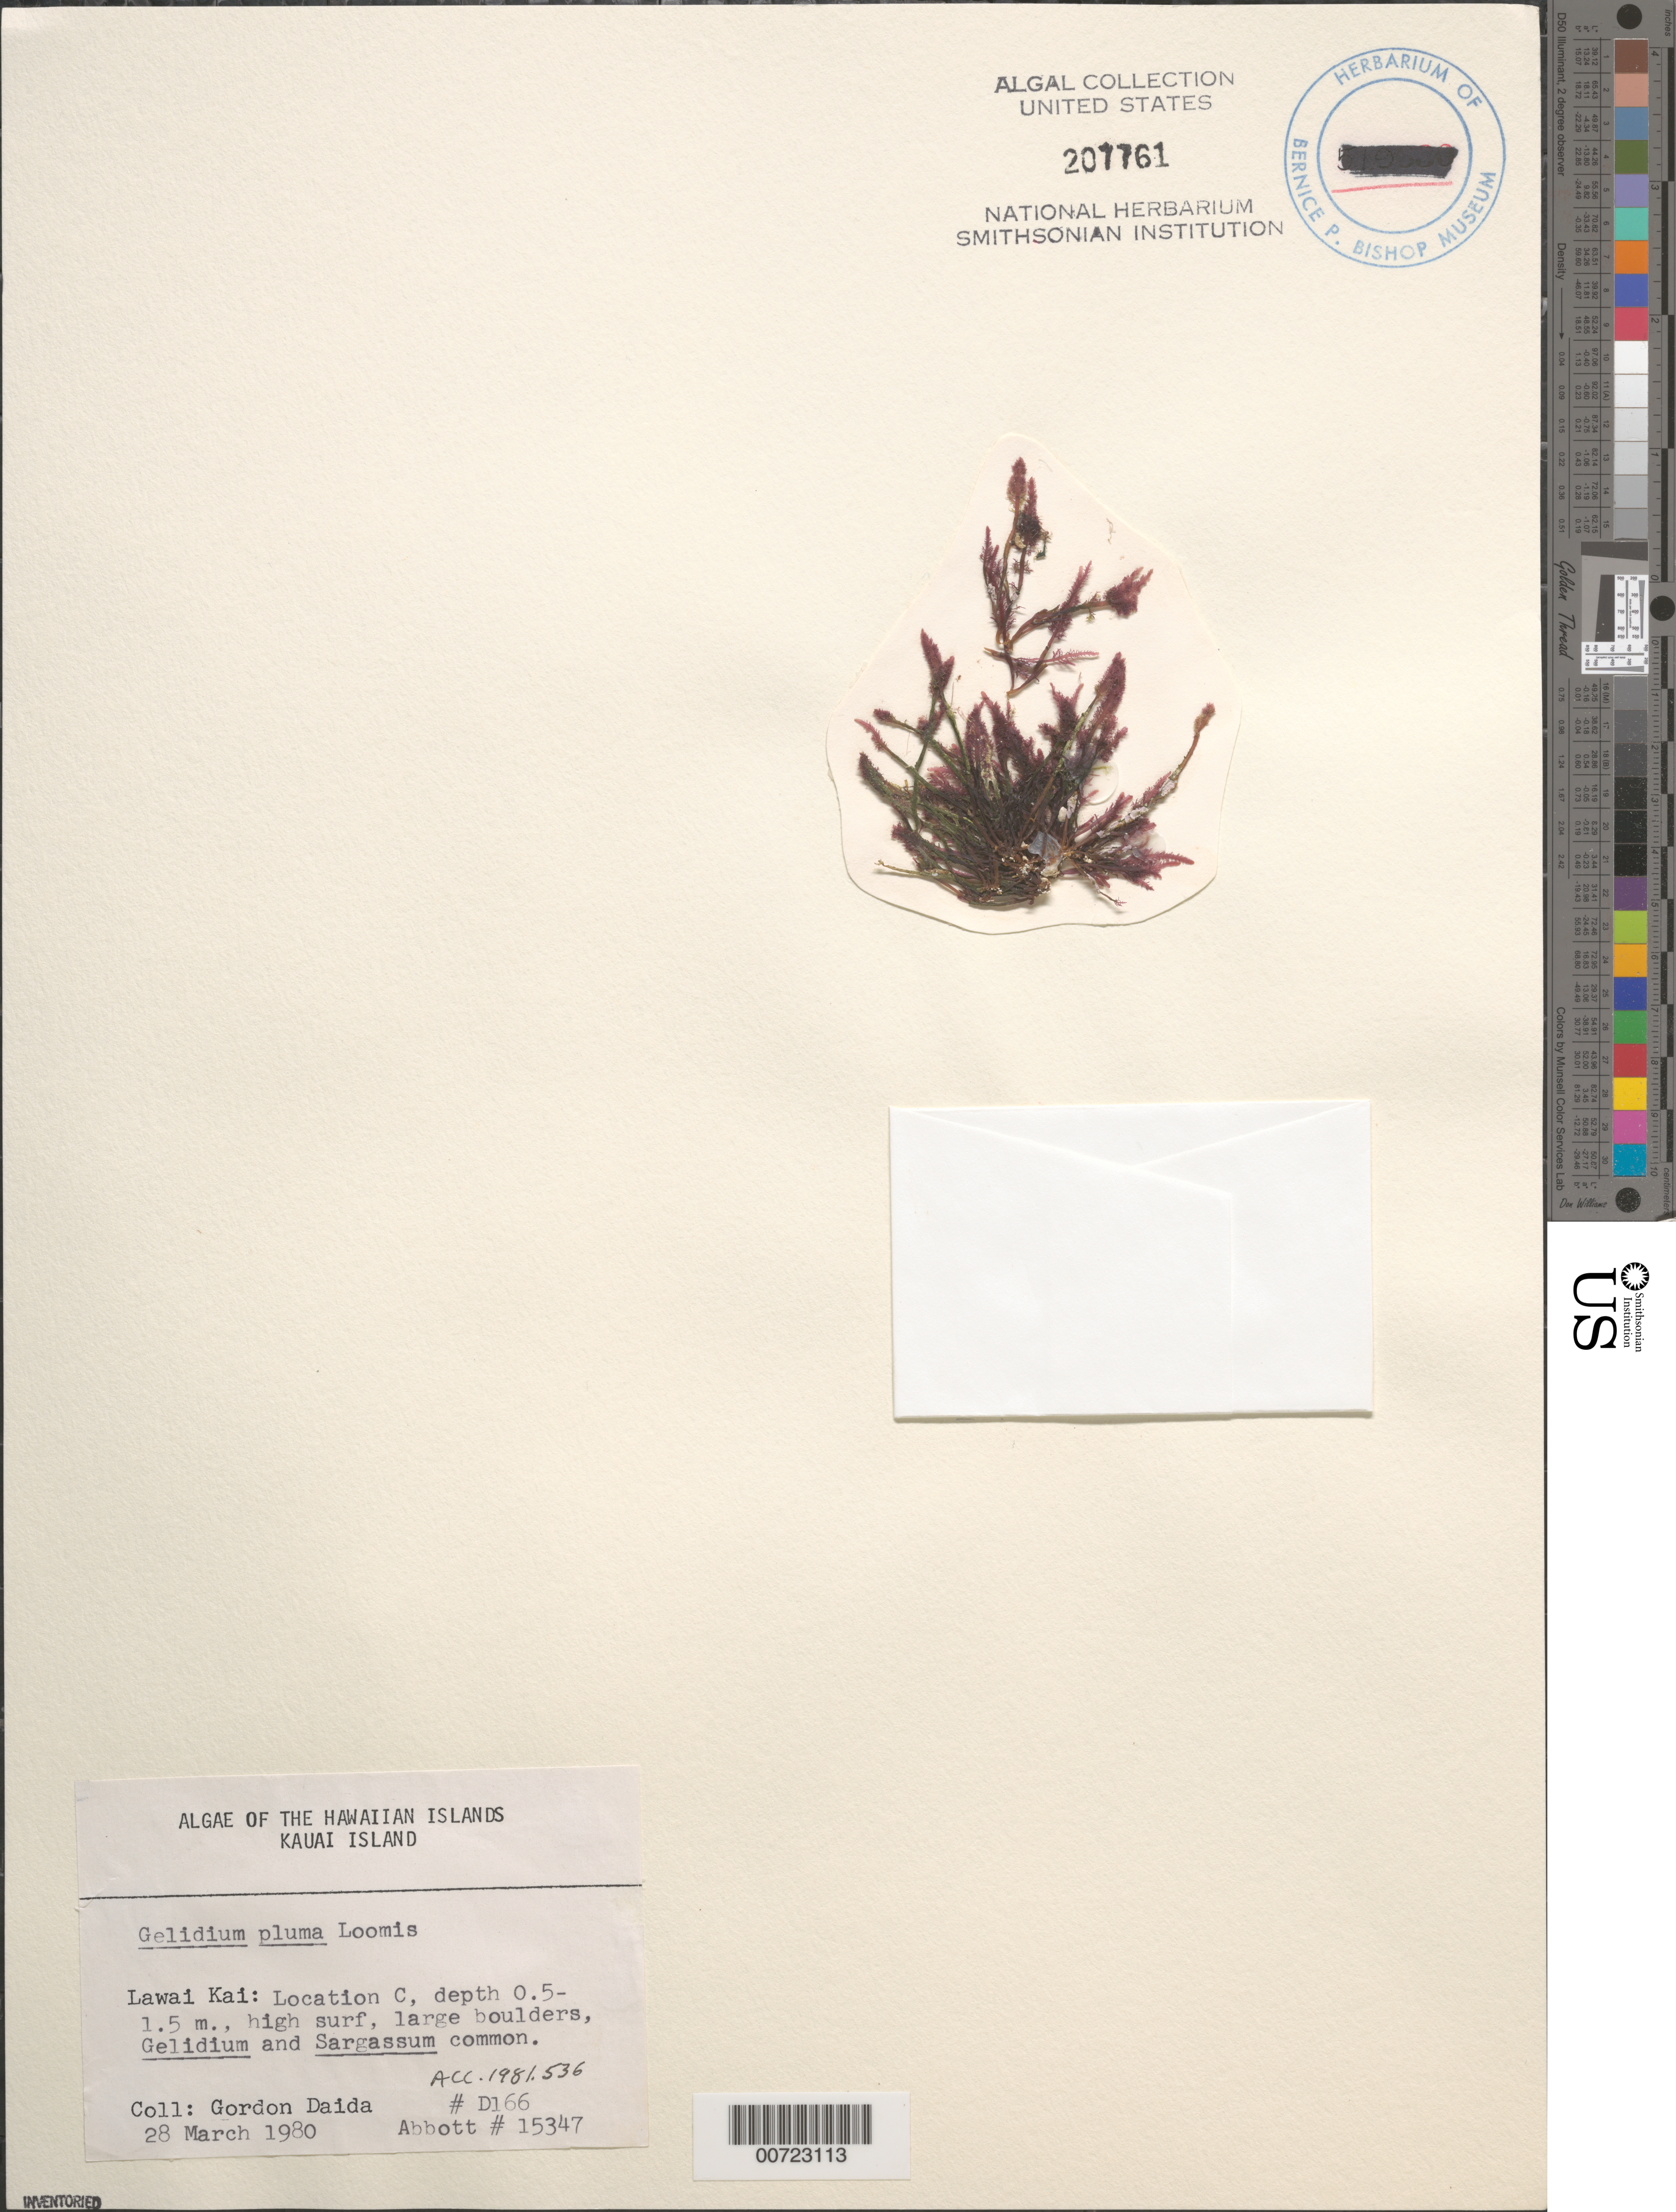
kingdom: Plantae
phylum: Rhodophyta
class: Florideophyceae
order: Gelidiales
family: Gelidiaceae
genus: Gelidium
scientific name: Gelidium pluma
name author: Bornet ex N.H. Loomis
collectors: G. Daida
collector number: D166 & IAA 15347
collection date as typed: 28 Mar 1980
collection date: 1980-03-28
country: United States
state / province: Hawaii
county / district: Kauai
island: Kaua'i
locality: Lawai Kai, Location C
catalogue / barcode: US 207761